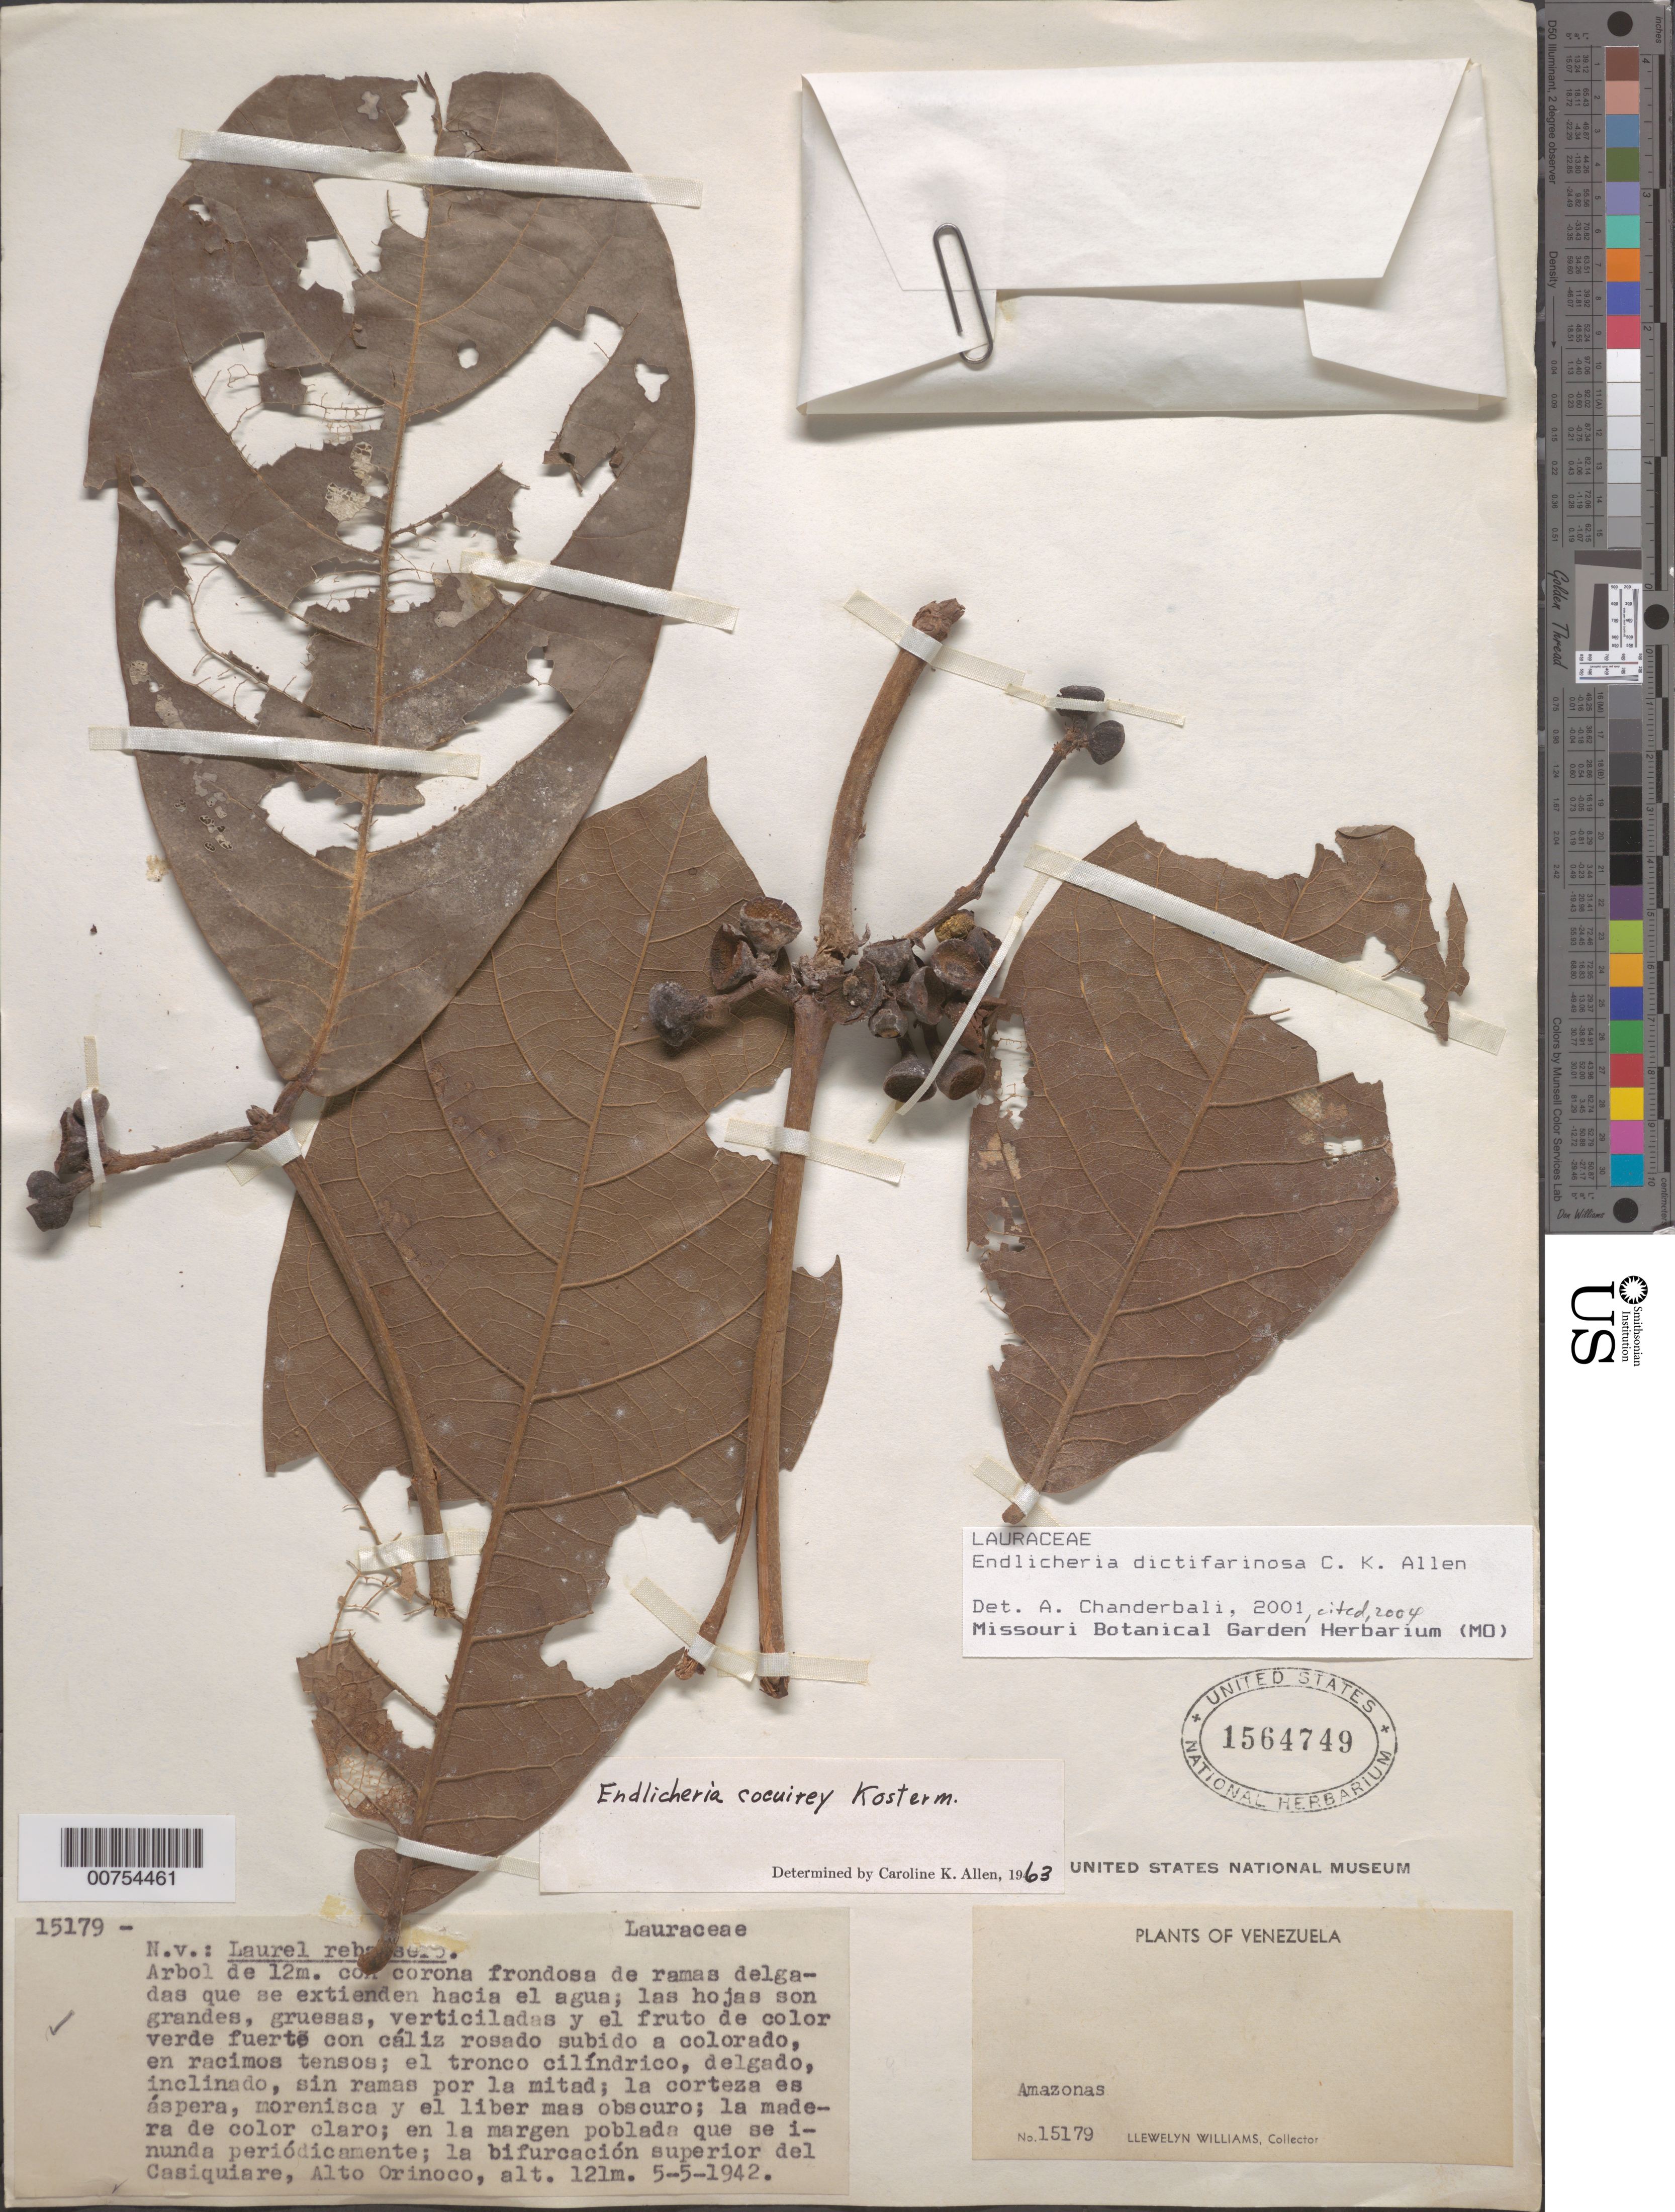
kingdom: Plantae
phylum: Tracheophyta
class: Magnoliopsida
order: Laurales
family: Lauraceae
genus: Endlicheria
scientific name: Endlicheria dictifarinosa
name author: C.K. Allen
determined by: Chanderbali, Andre Shashi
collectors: Ll. Williams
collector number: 15179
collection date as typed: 5-May-42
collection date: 1942-05-05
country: Venezuela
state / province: Amazonas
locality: Tamatama, Alto Río Orinoco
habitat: En la bifurcacion superior del rio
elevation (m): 121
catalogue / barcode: US 1564749